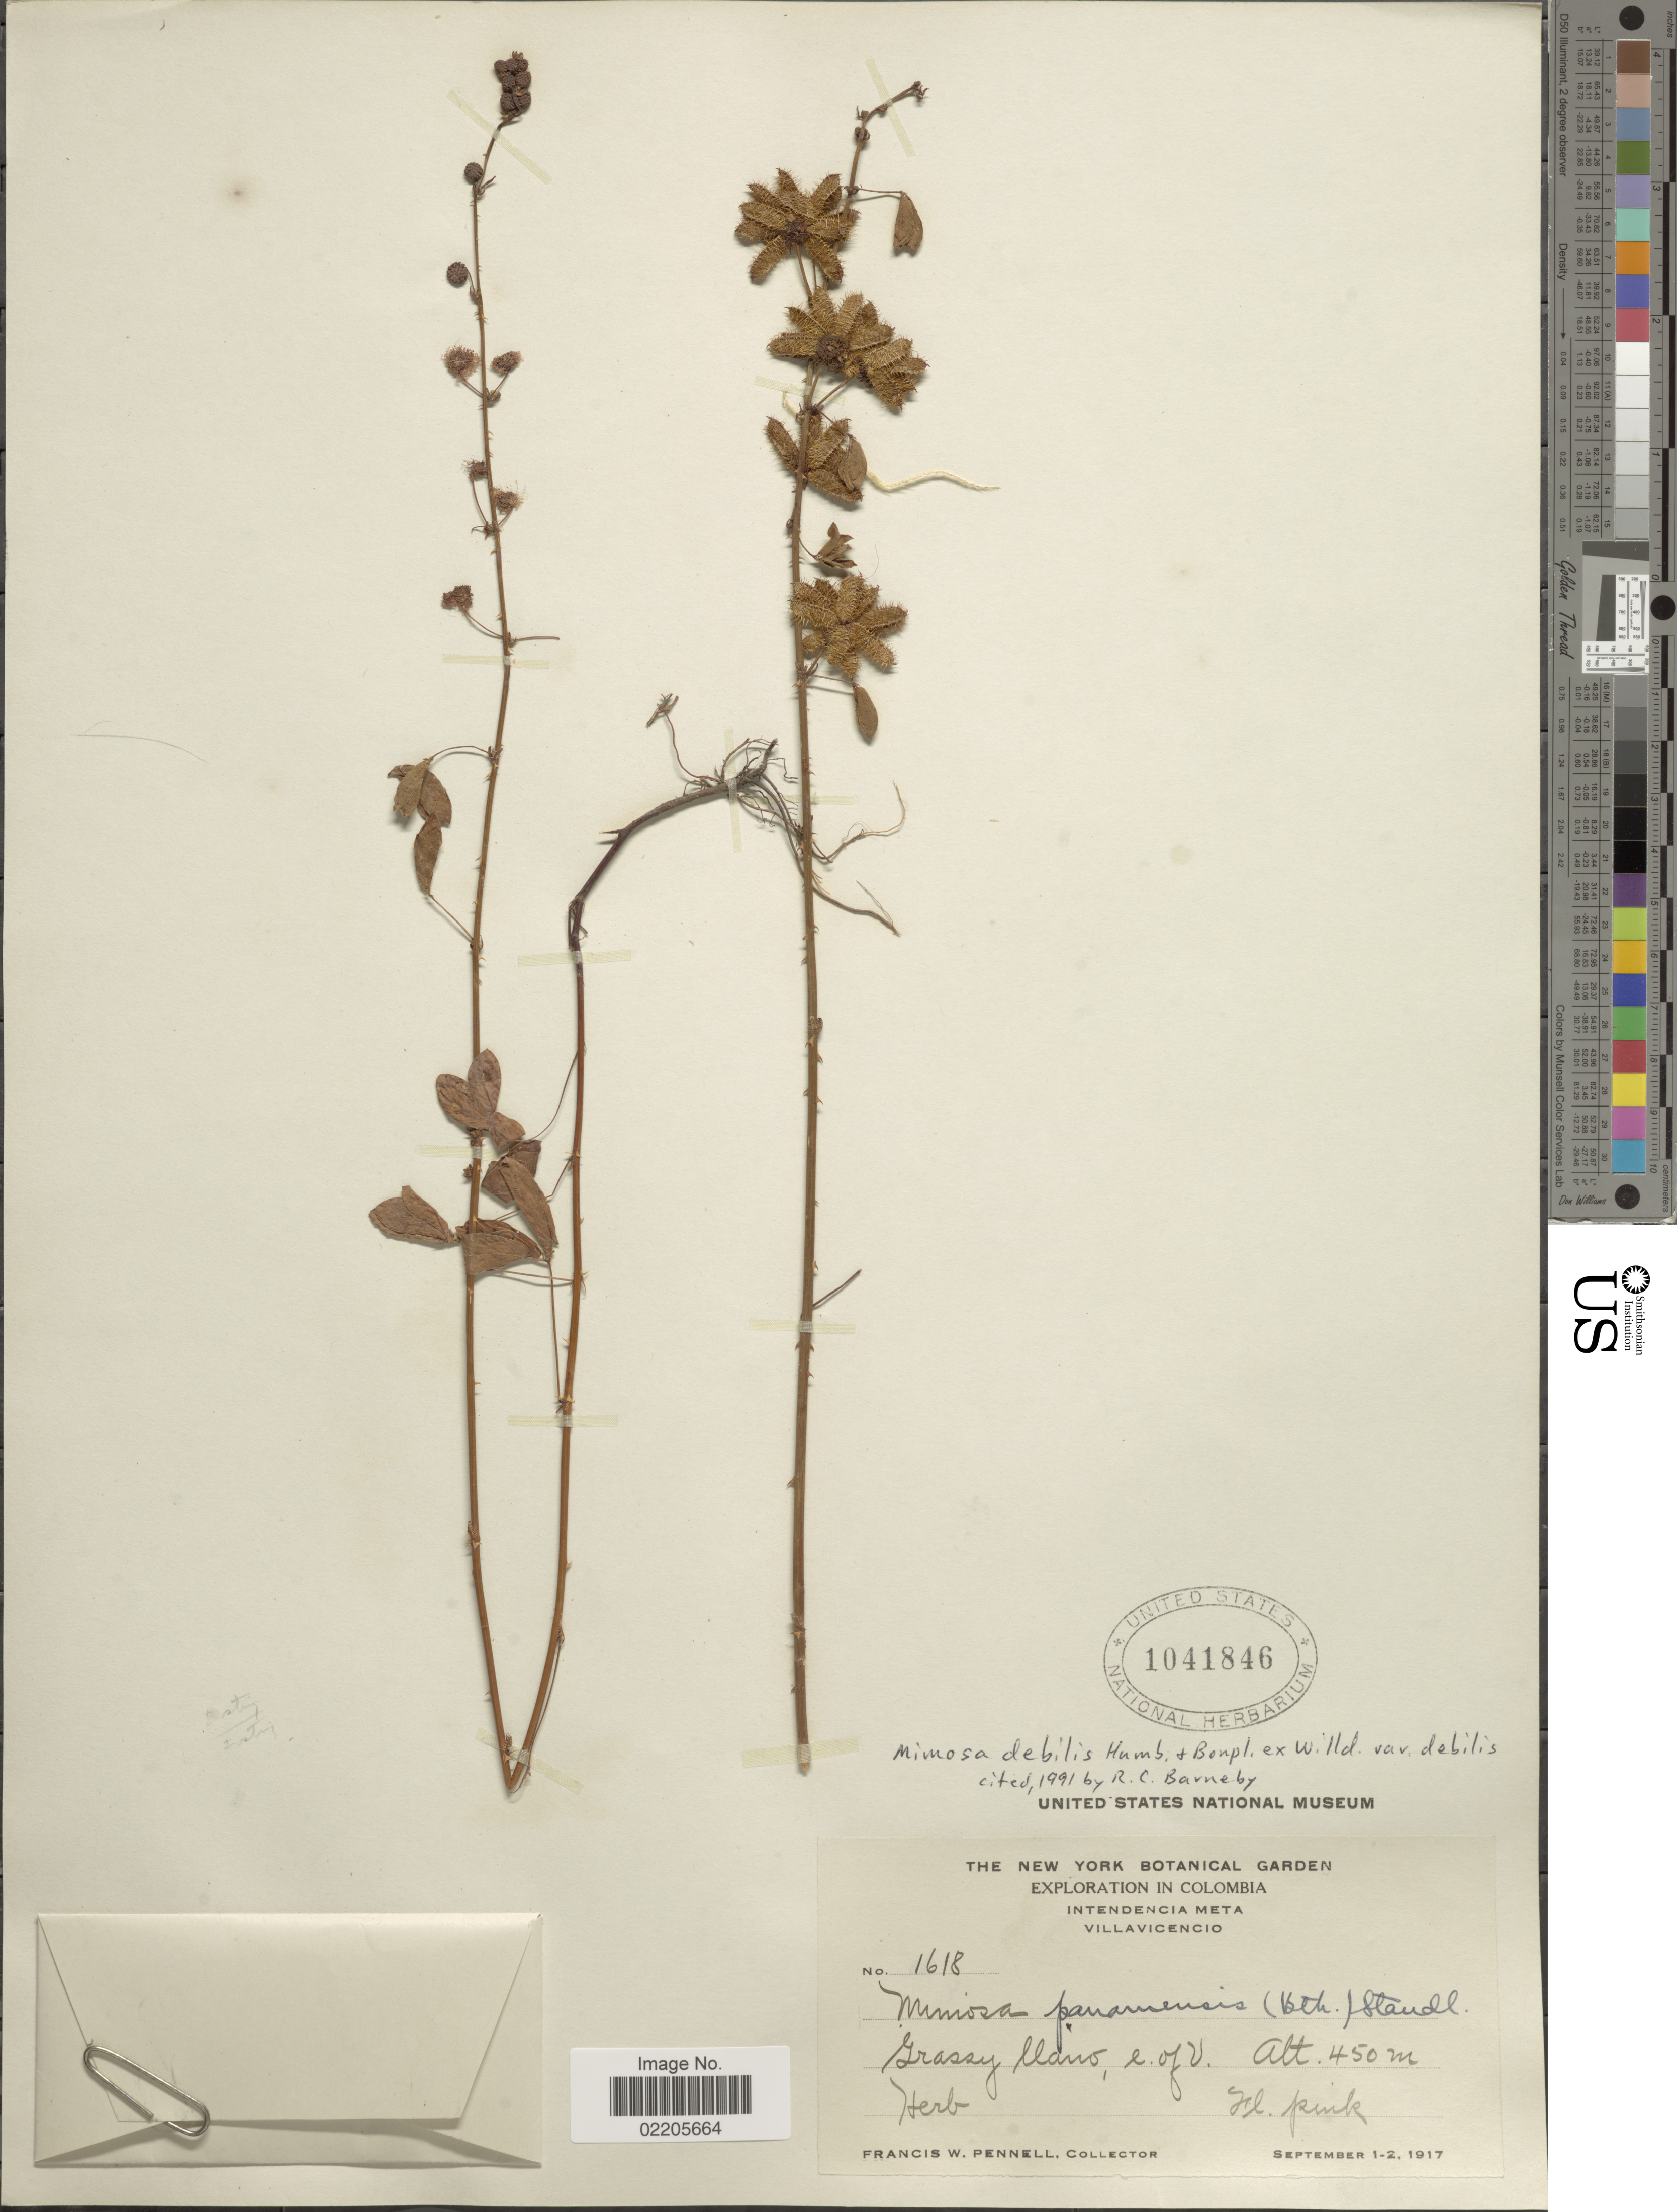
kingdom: Plantae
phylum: Tracheophyta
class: Magnoliopsida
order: Fabales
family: Fabaceae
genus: Mimosa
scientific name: Mimosa debilis var. debilis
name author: Humb. & Bonpl. ex Willd.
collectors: F. W. Pennell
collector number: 1618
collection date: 1917-09-01/1917-09-02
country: Colombia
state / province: Meta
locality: Intendencia Meta, Villavicencio, e. of V.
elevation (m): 450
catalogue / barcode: US 1041846